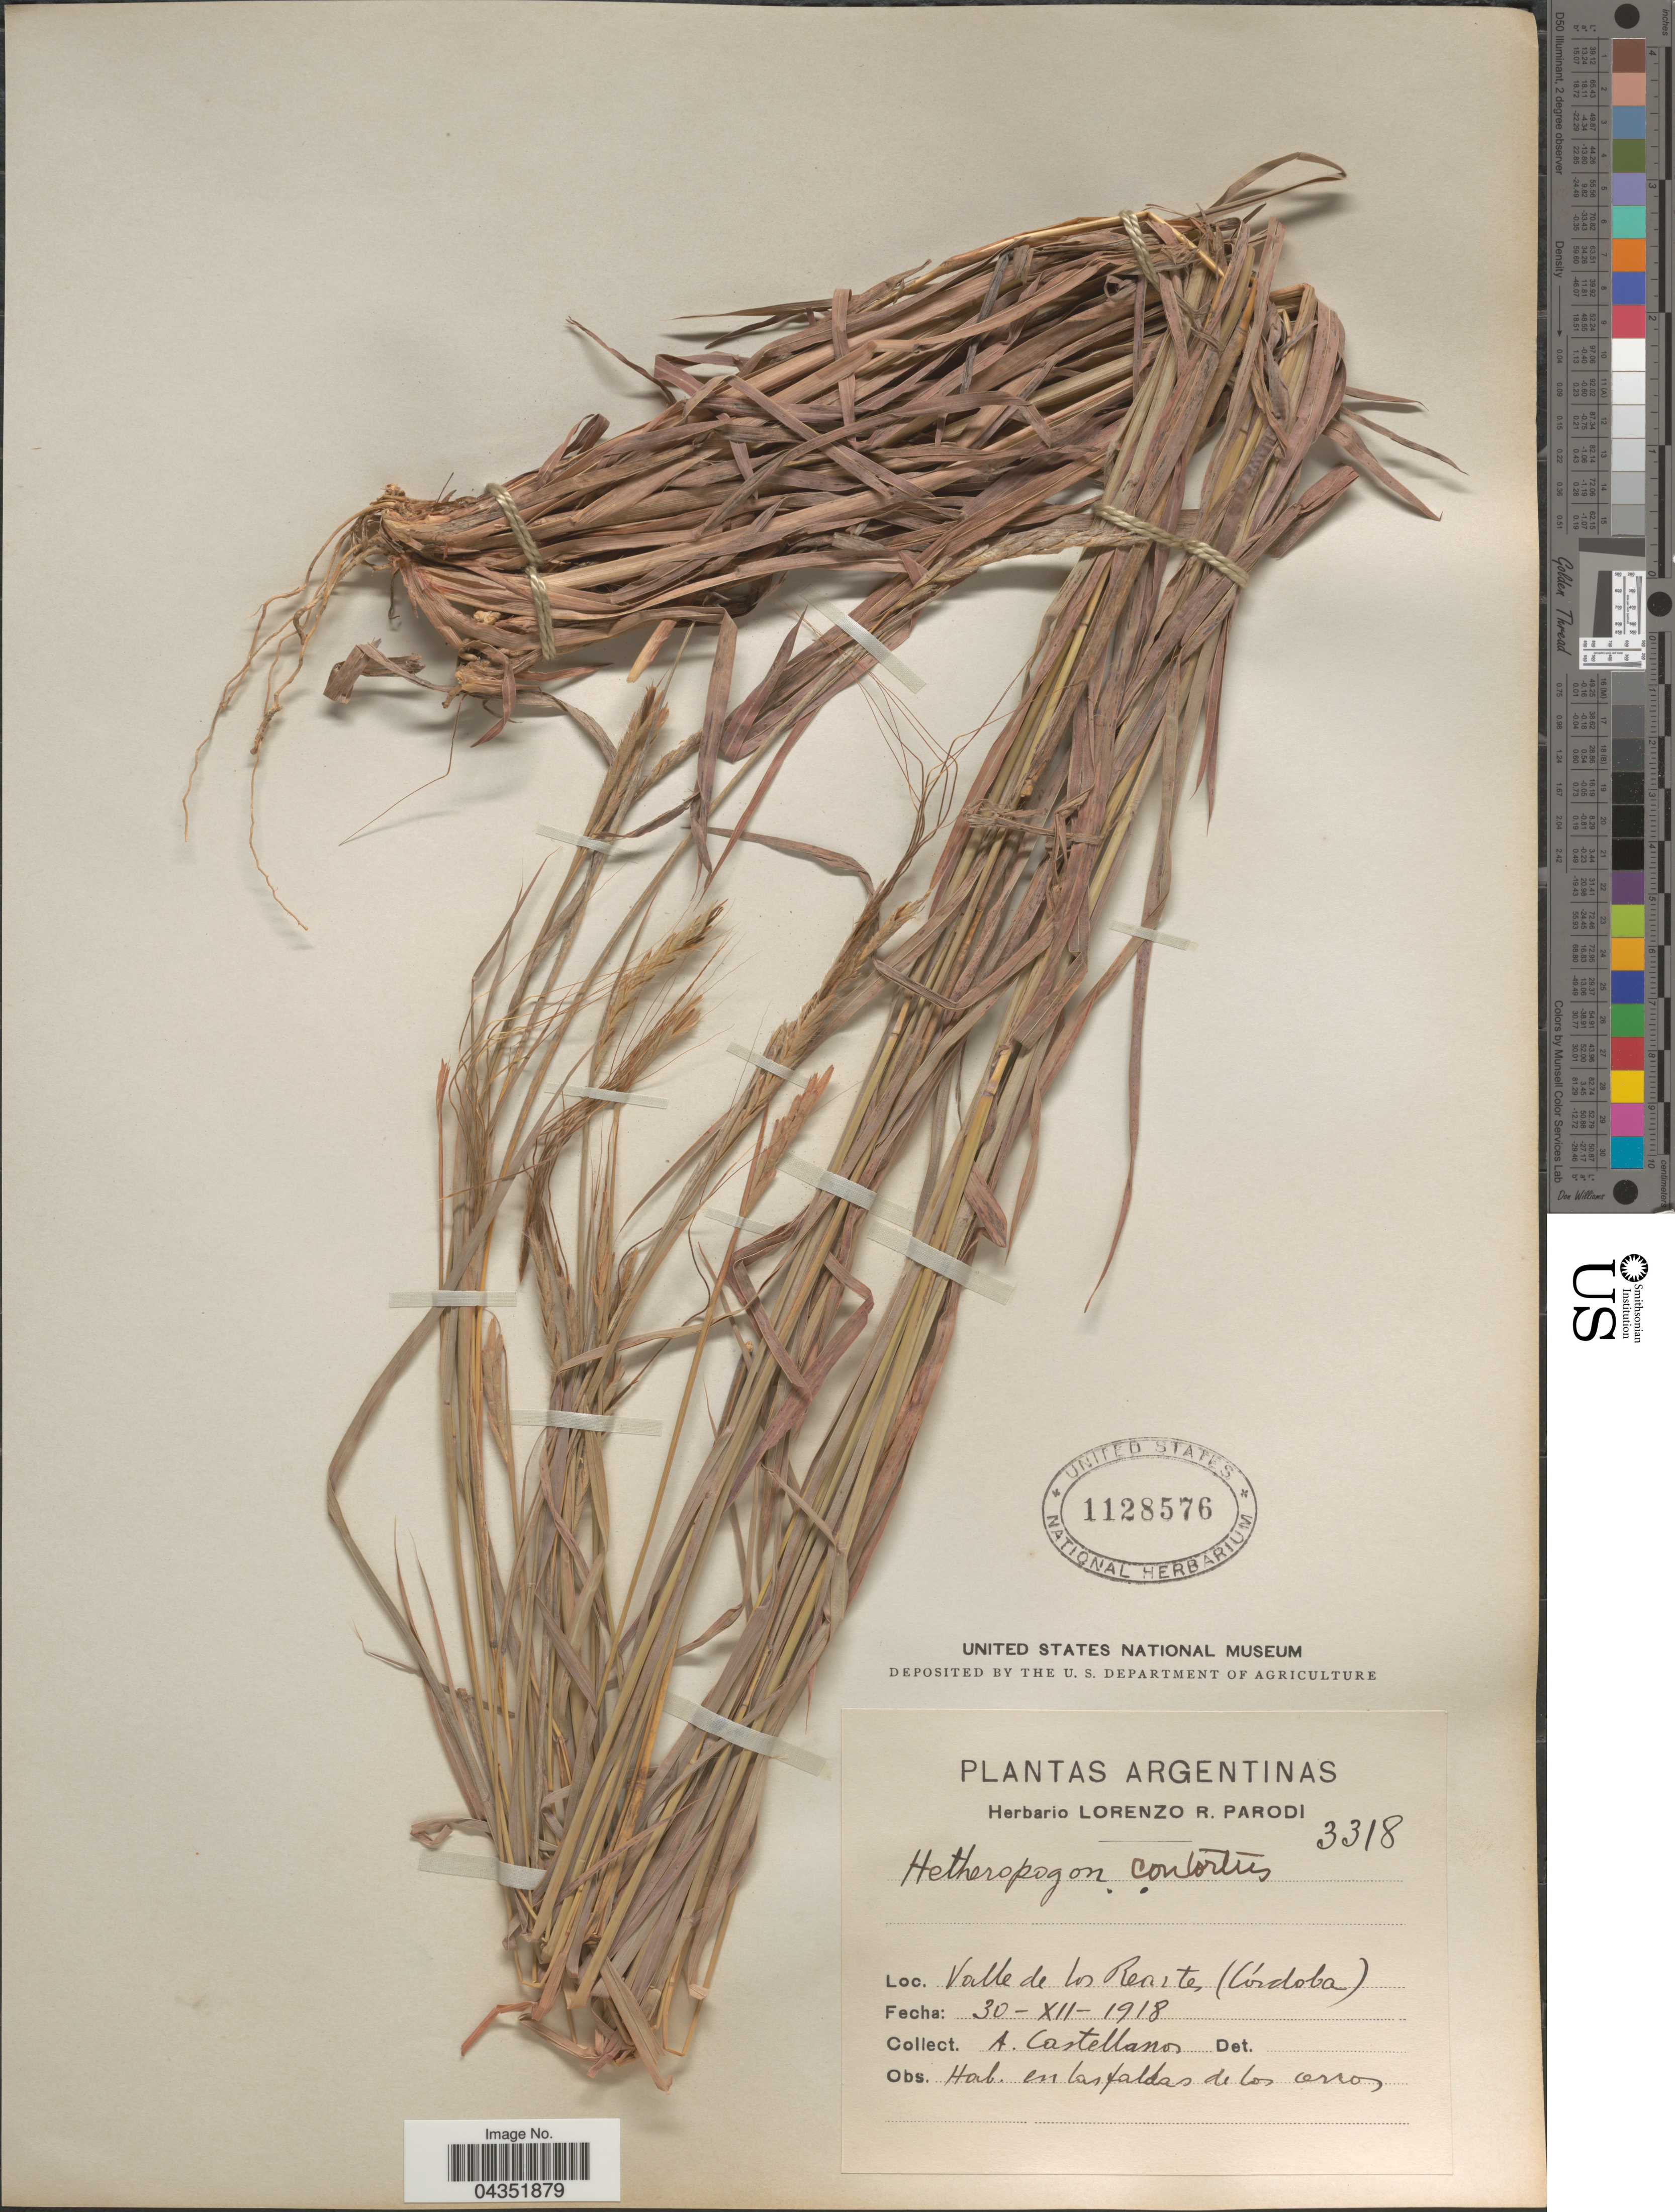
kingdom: Plantae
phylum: Tracheophyta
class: Liliopsida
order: Poales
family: Poaceae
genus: Heteropogon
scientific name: Heteropogon contortus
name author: (L.) P. Beauv. ex Roem. & Schult.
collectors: A. Castellanos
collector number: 3318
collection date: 1918-12-30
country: Argentina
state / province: Cordoba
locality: Valle de los Reartes.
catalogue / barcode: US 1128576